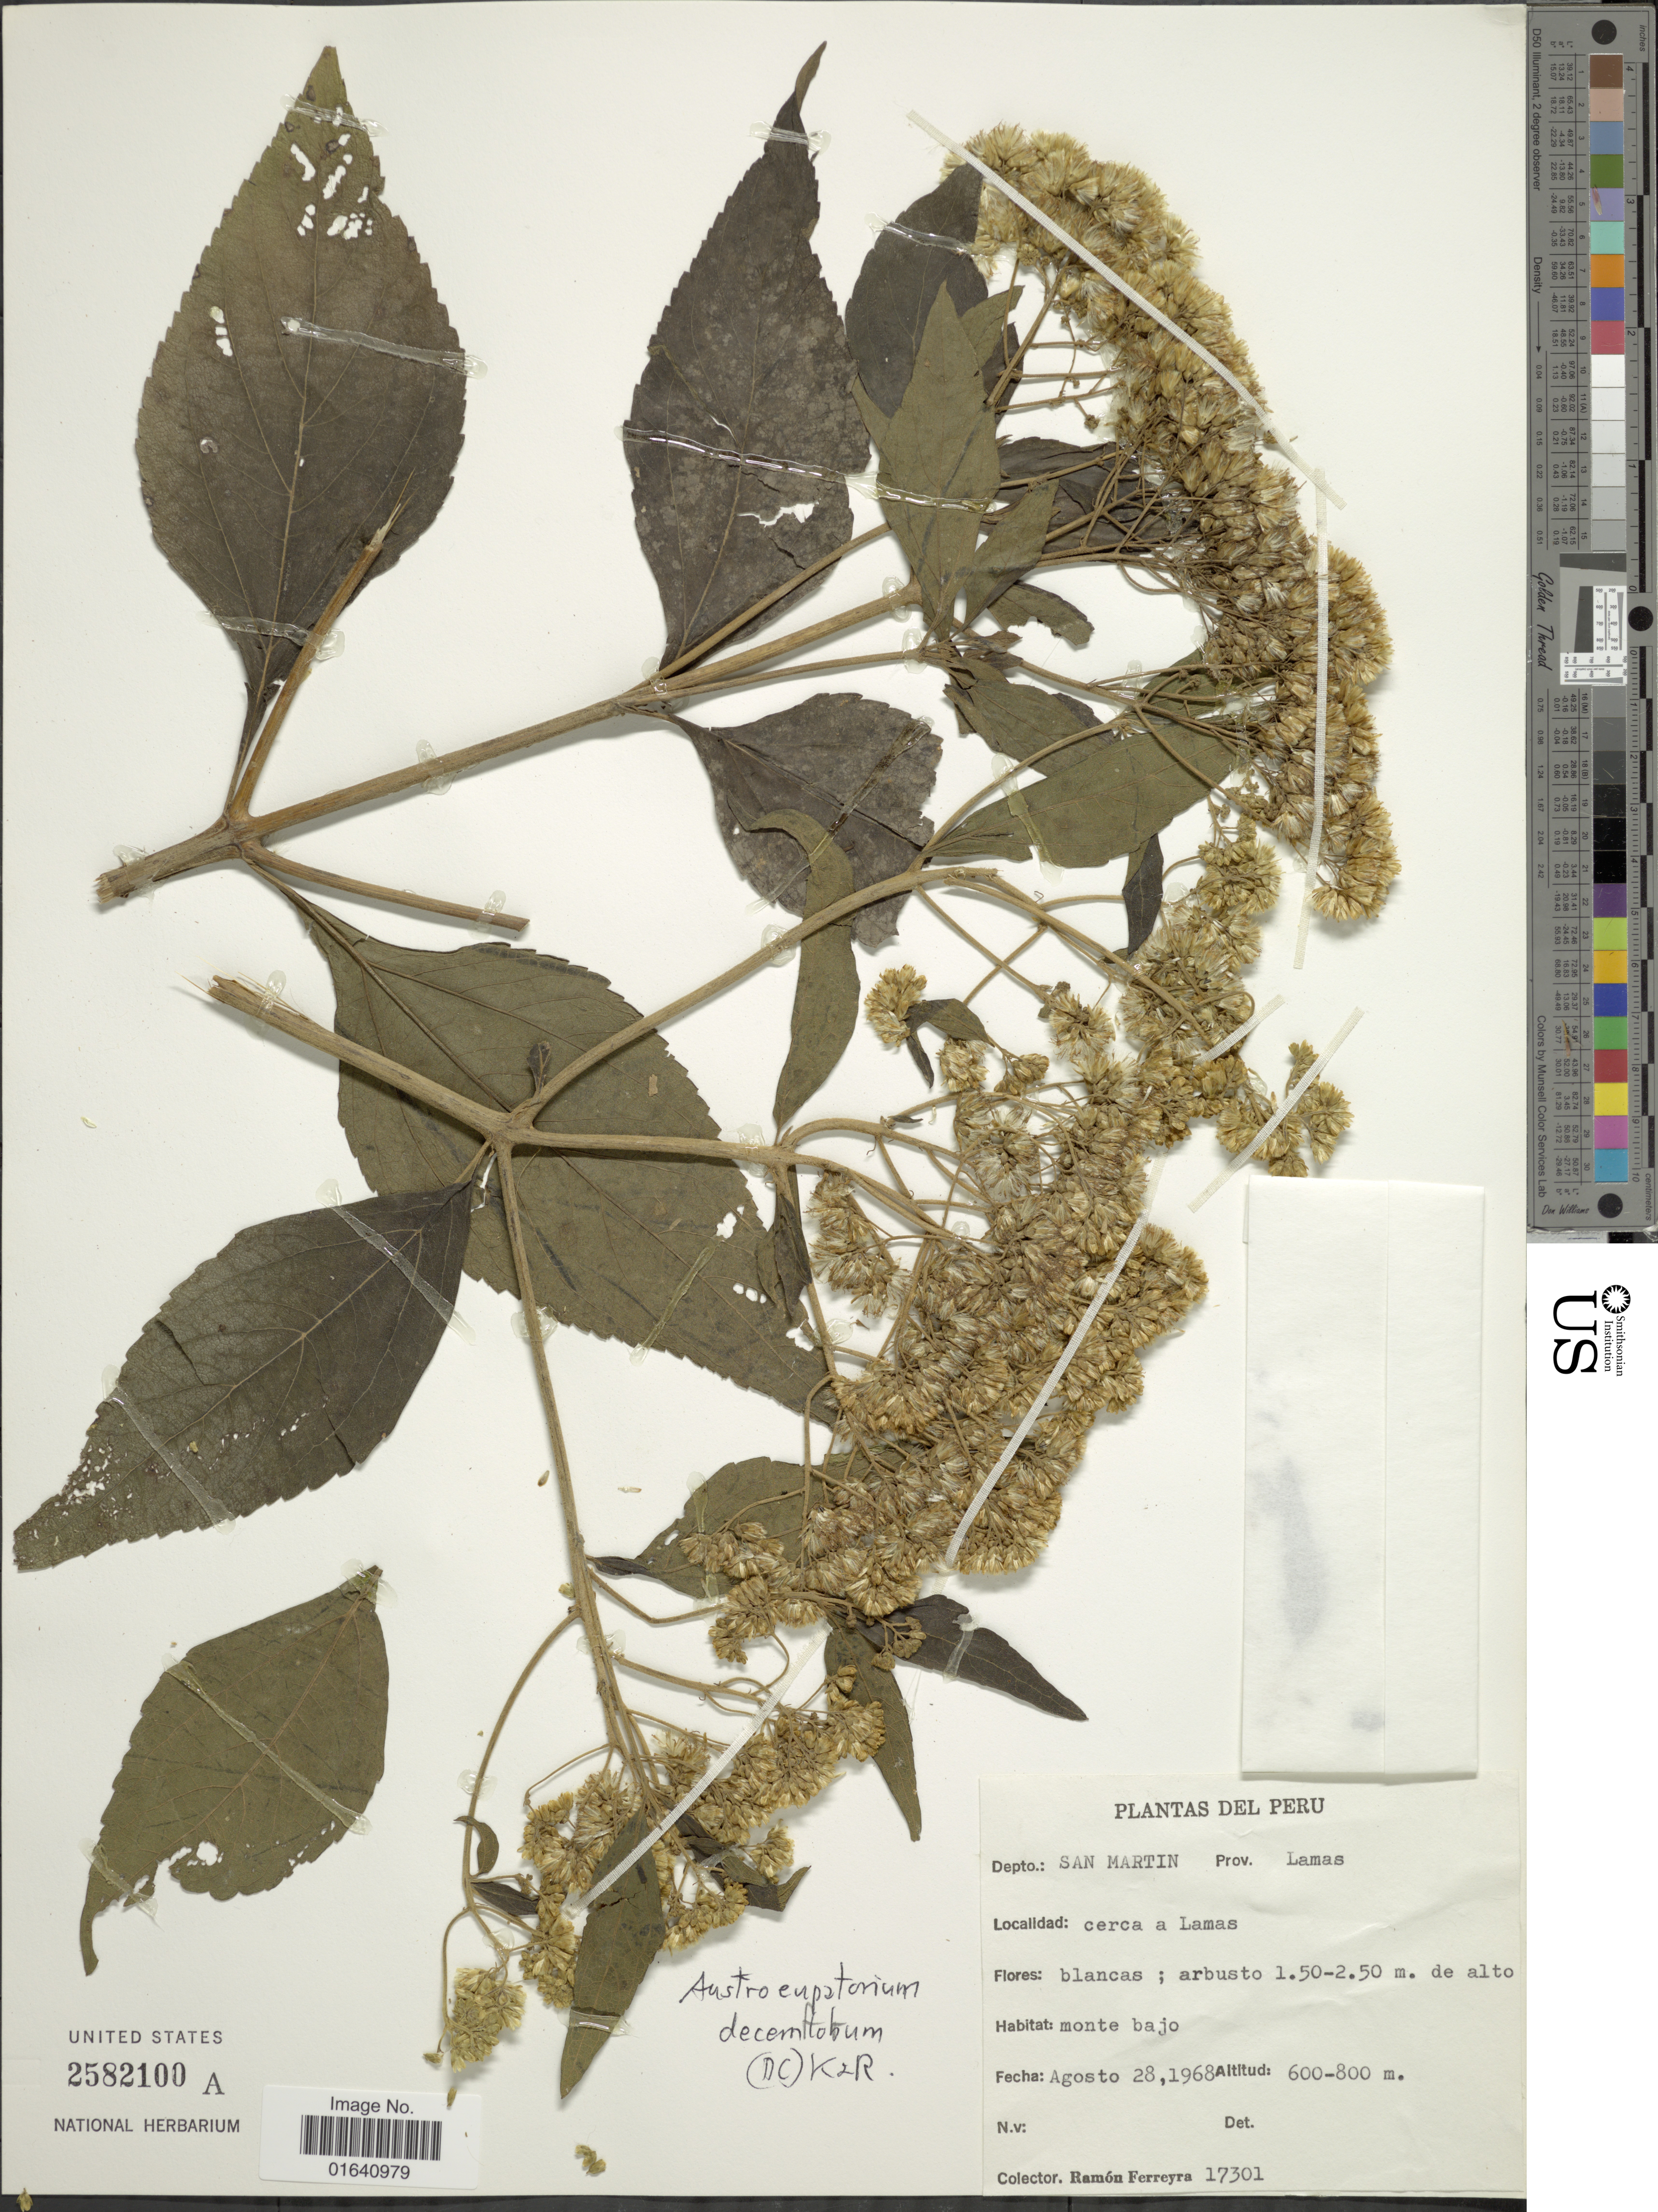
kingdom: Plantae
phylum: Tracheophyta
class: Magnoliopsida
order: Asterales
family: Asteraceae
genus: Austroeupatorium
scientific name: Austroeupatorium decemflorum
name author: (DC.) R.M. King & H. Rob.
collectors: R. A. Ferreyra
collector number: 17301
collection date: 1968-08-28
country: Peru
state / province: San Martín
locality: Depto. San Martin, Prov. Lamas, cerca a Lamas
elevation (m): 600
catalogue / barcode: US 2582100A